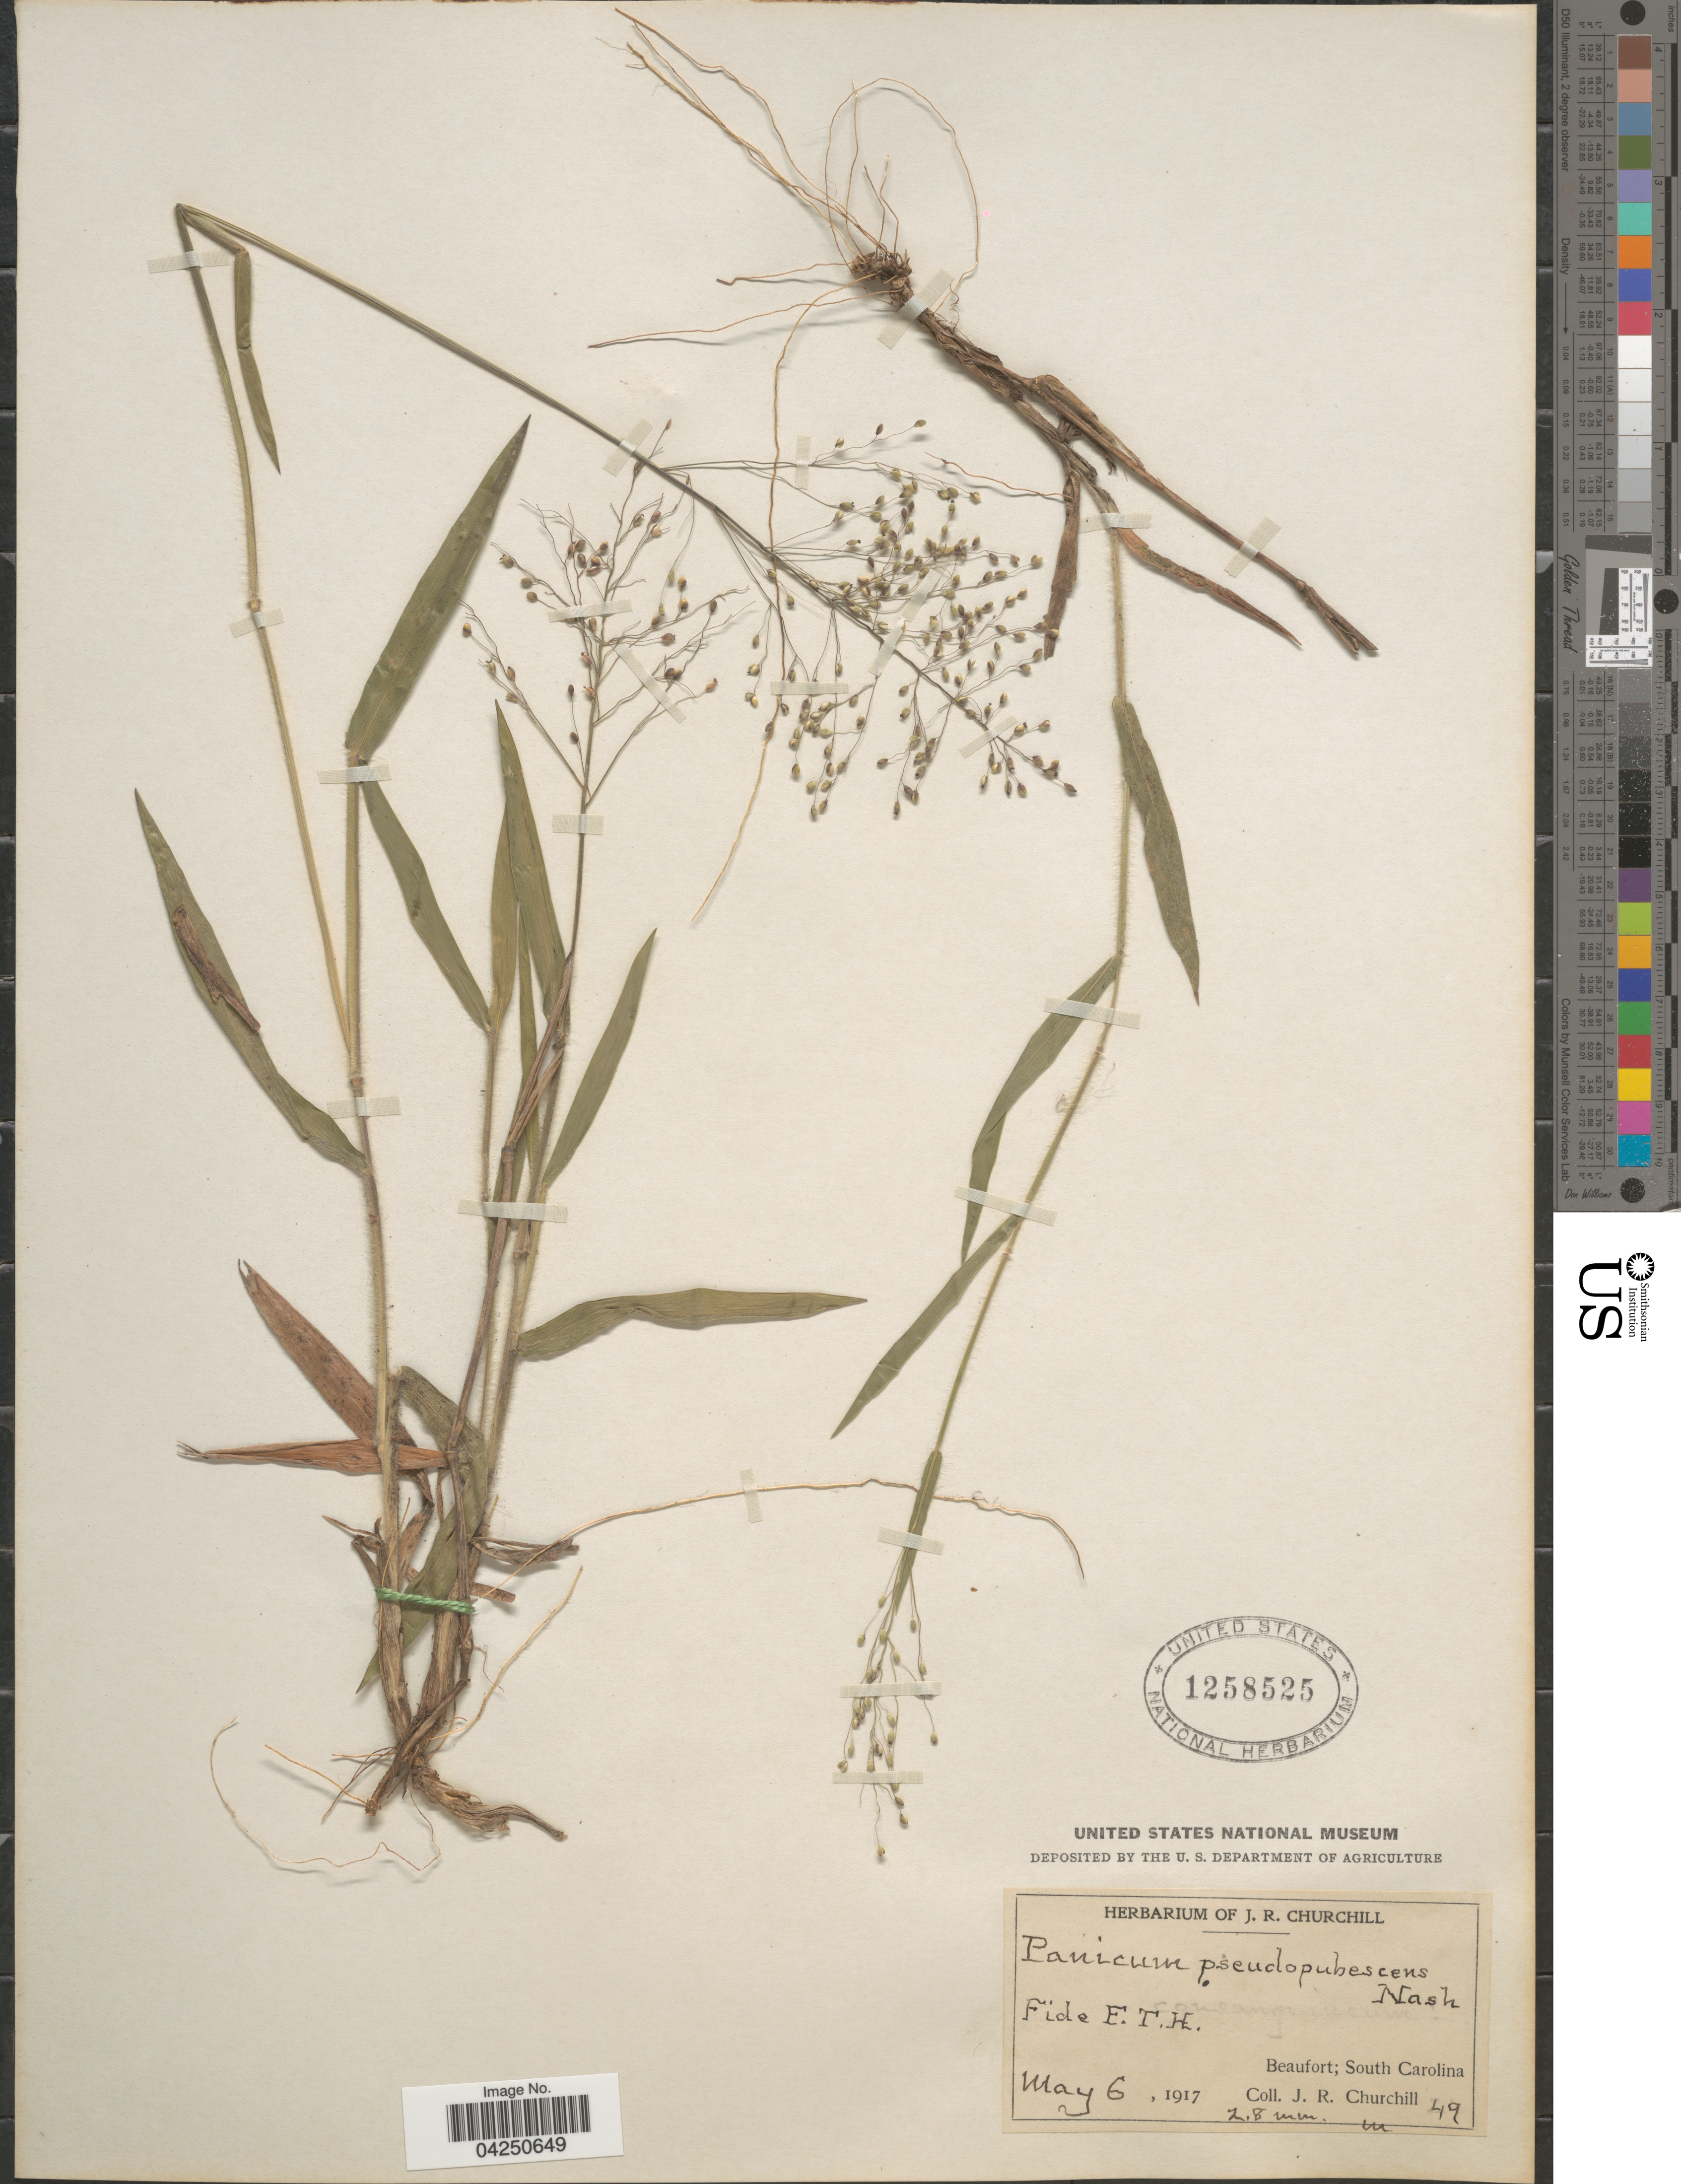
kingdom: Plantae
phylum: Tracheophyta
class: Liliopsida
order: Poales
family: Poaceae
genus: Dichanthelium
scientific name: Dichanthelium acuminatum var. acuminatum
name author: (Sw.) Gould & C.A. Clark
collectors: J. Churchill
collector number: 49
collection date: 1917-05-06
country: United States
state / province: South Carolina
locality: Beaufort.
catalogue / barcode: US 1258525